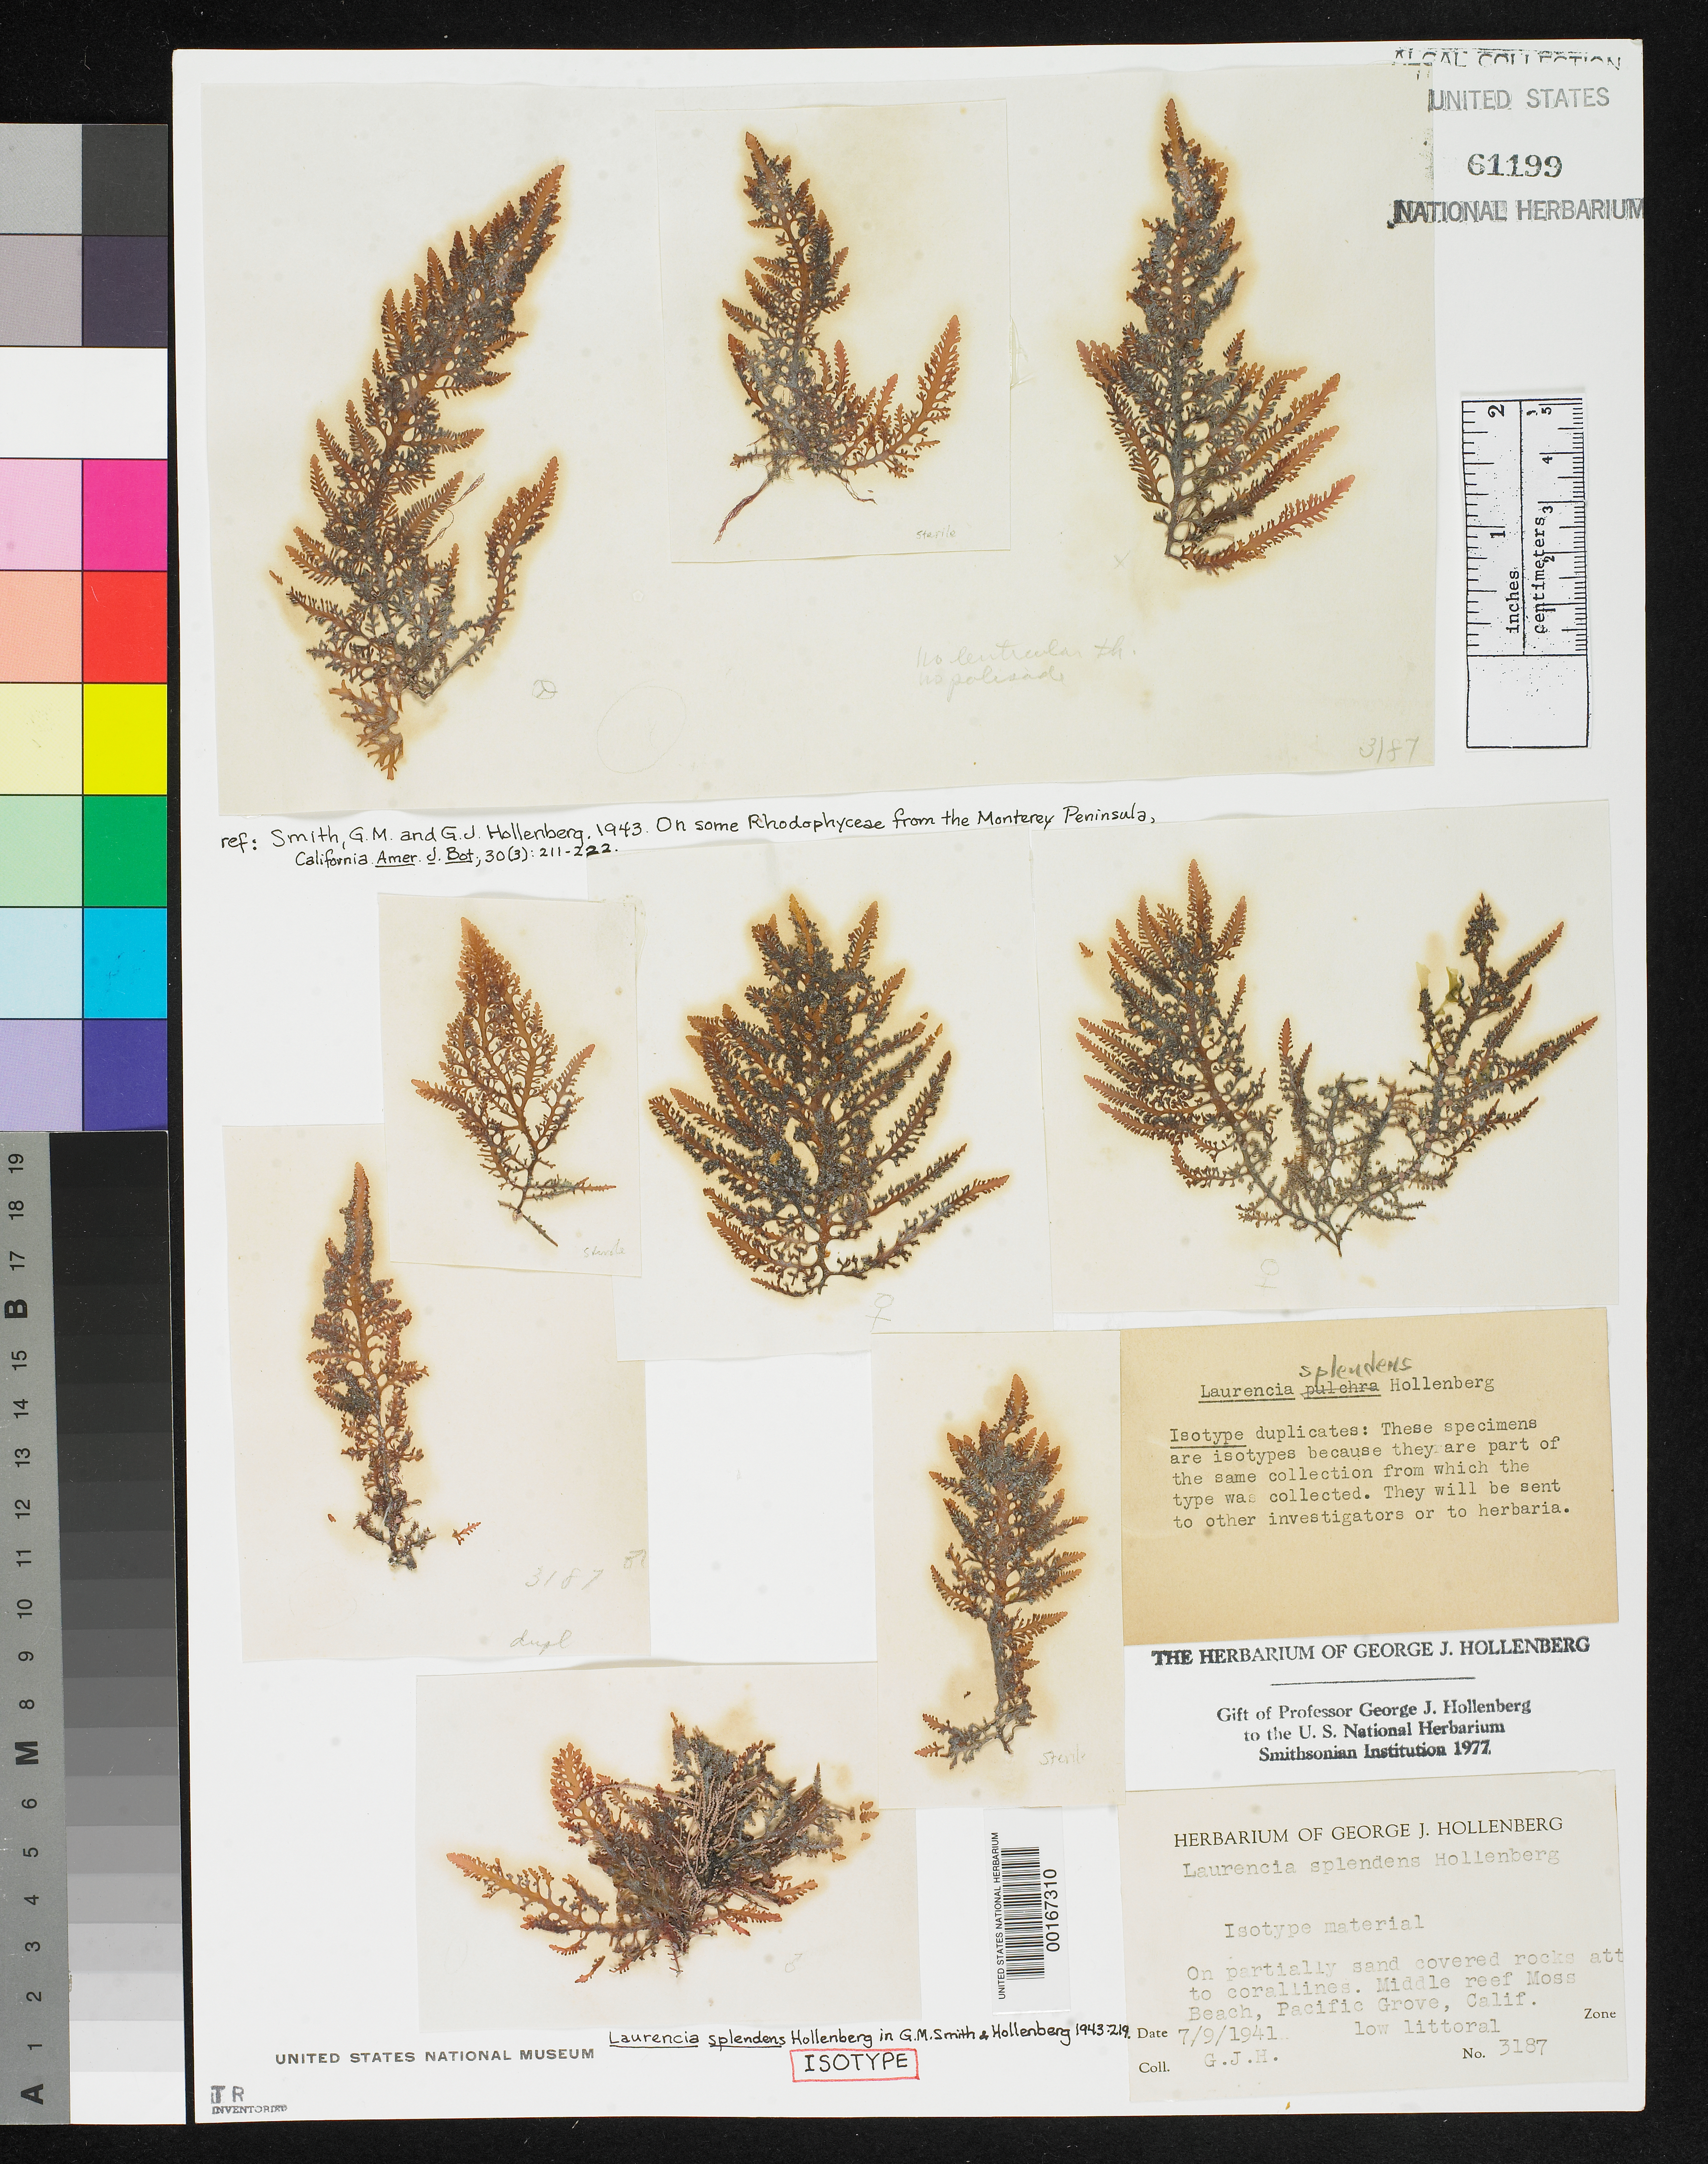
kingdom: Plantae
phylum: Rhodophyta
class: Florideophyceae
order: Ceramiales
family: Rhodomelaceae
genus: Laurencia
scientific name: Laurencia splendens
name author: Hollenb. in G.M. Sm. & Hollenb.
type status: Isotype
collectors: G. Hollenberg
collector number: GJH 3187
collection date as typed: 09 Jul 1941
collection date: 1941-07-09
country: United States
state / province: California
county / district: Monterey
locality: Middle reef of Moss Beach, Pacific Grove.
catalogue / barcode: US 61199